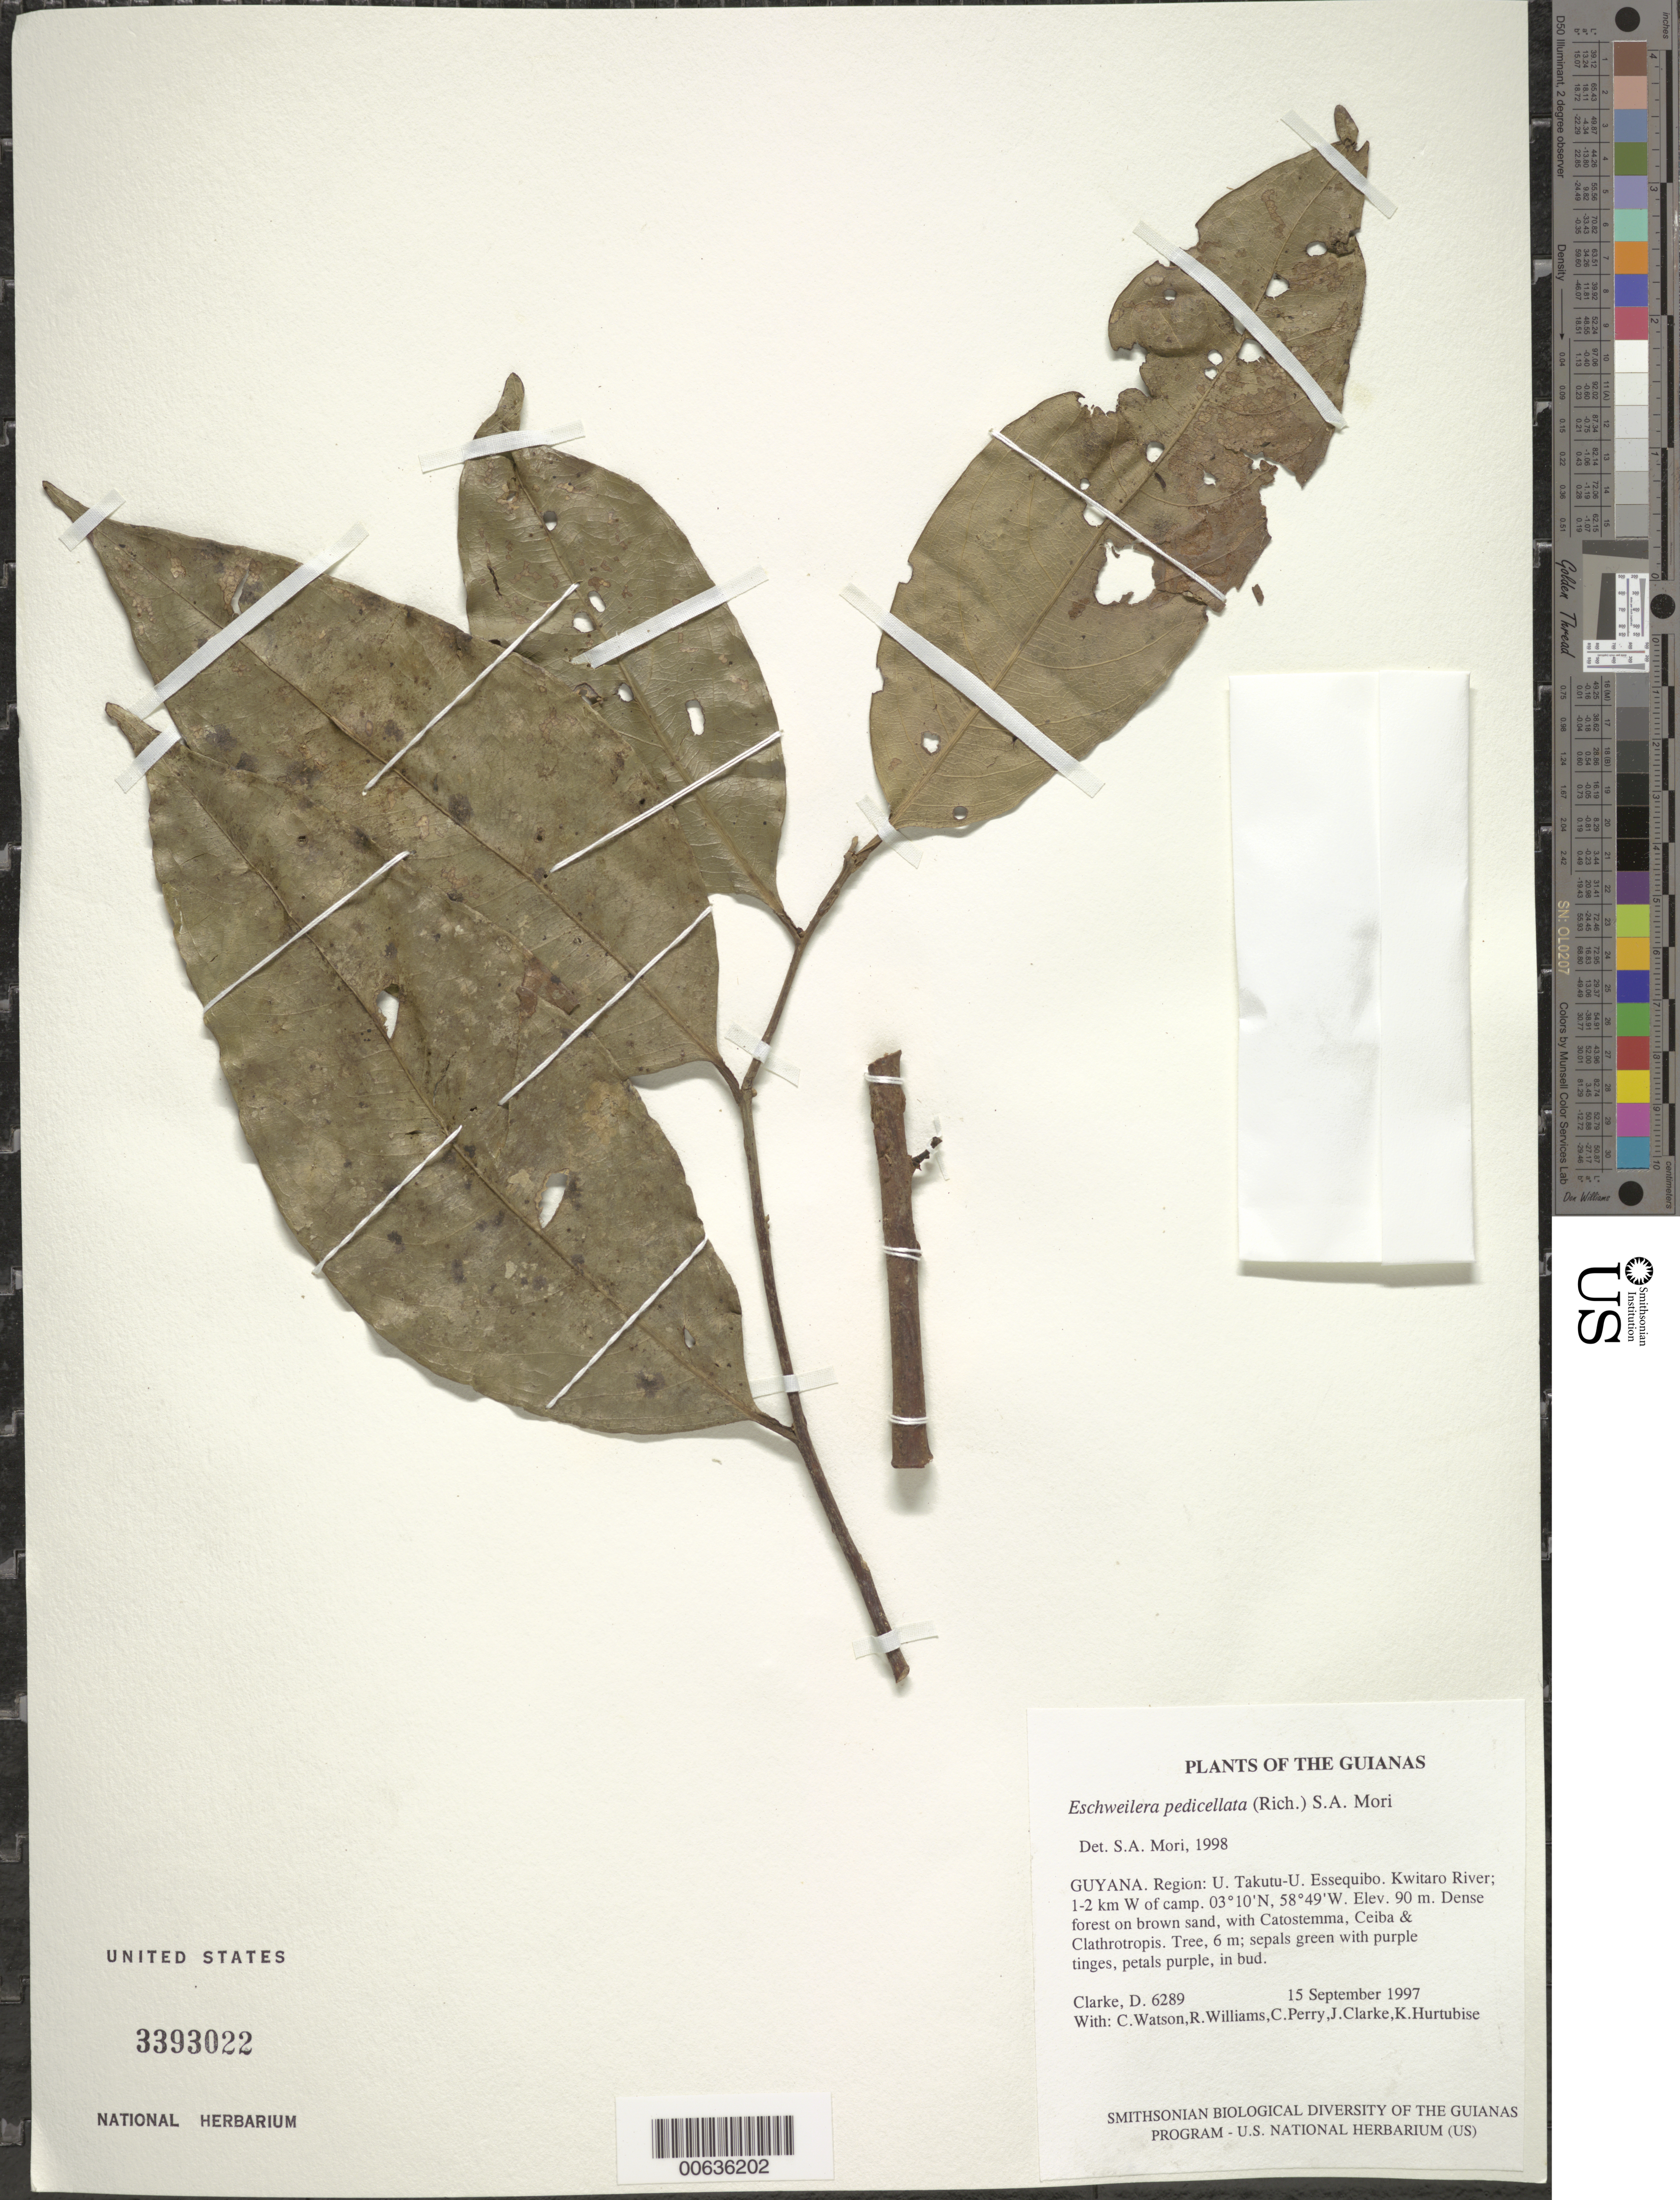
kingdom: Plantae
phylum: Tracheophyta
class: Magnoliopsida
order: Ericales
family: Lecythidaceae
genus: Eschweilera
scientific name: Eschweilera pedicellata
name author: (Rich.) S.A. Mori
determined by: Mori, Scott A.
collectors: H. D. Clarke, C. Watson, R. Williams, C. Perry, J. Clarke & K. Hurtubise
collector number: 6289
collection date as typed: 15 September 1997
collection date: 1997-09-15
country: Guyana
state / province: U. Takutu-U. Essequibo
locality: Kwitaro River; 1-2 km W of camp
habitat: Dense forest on brown sand, with Catostemma, Ceiba & Clathrotropis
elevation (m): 90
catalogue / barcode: US 3393022